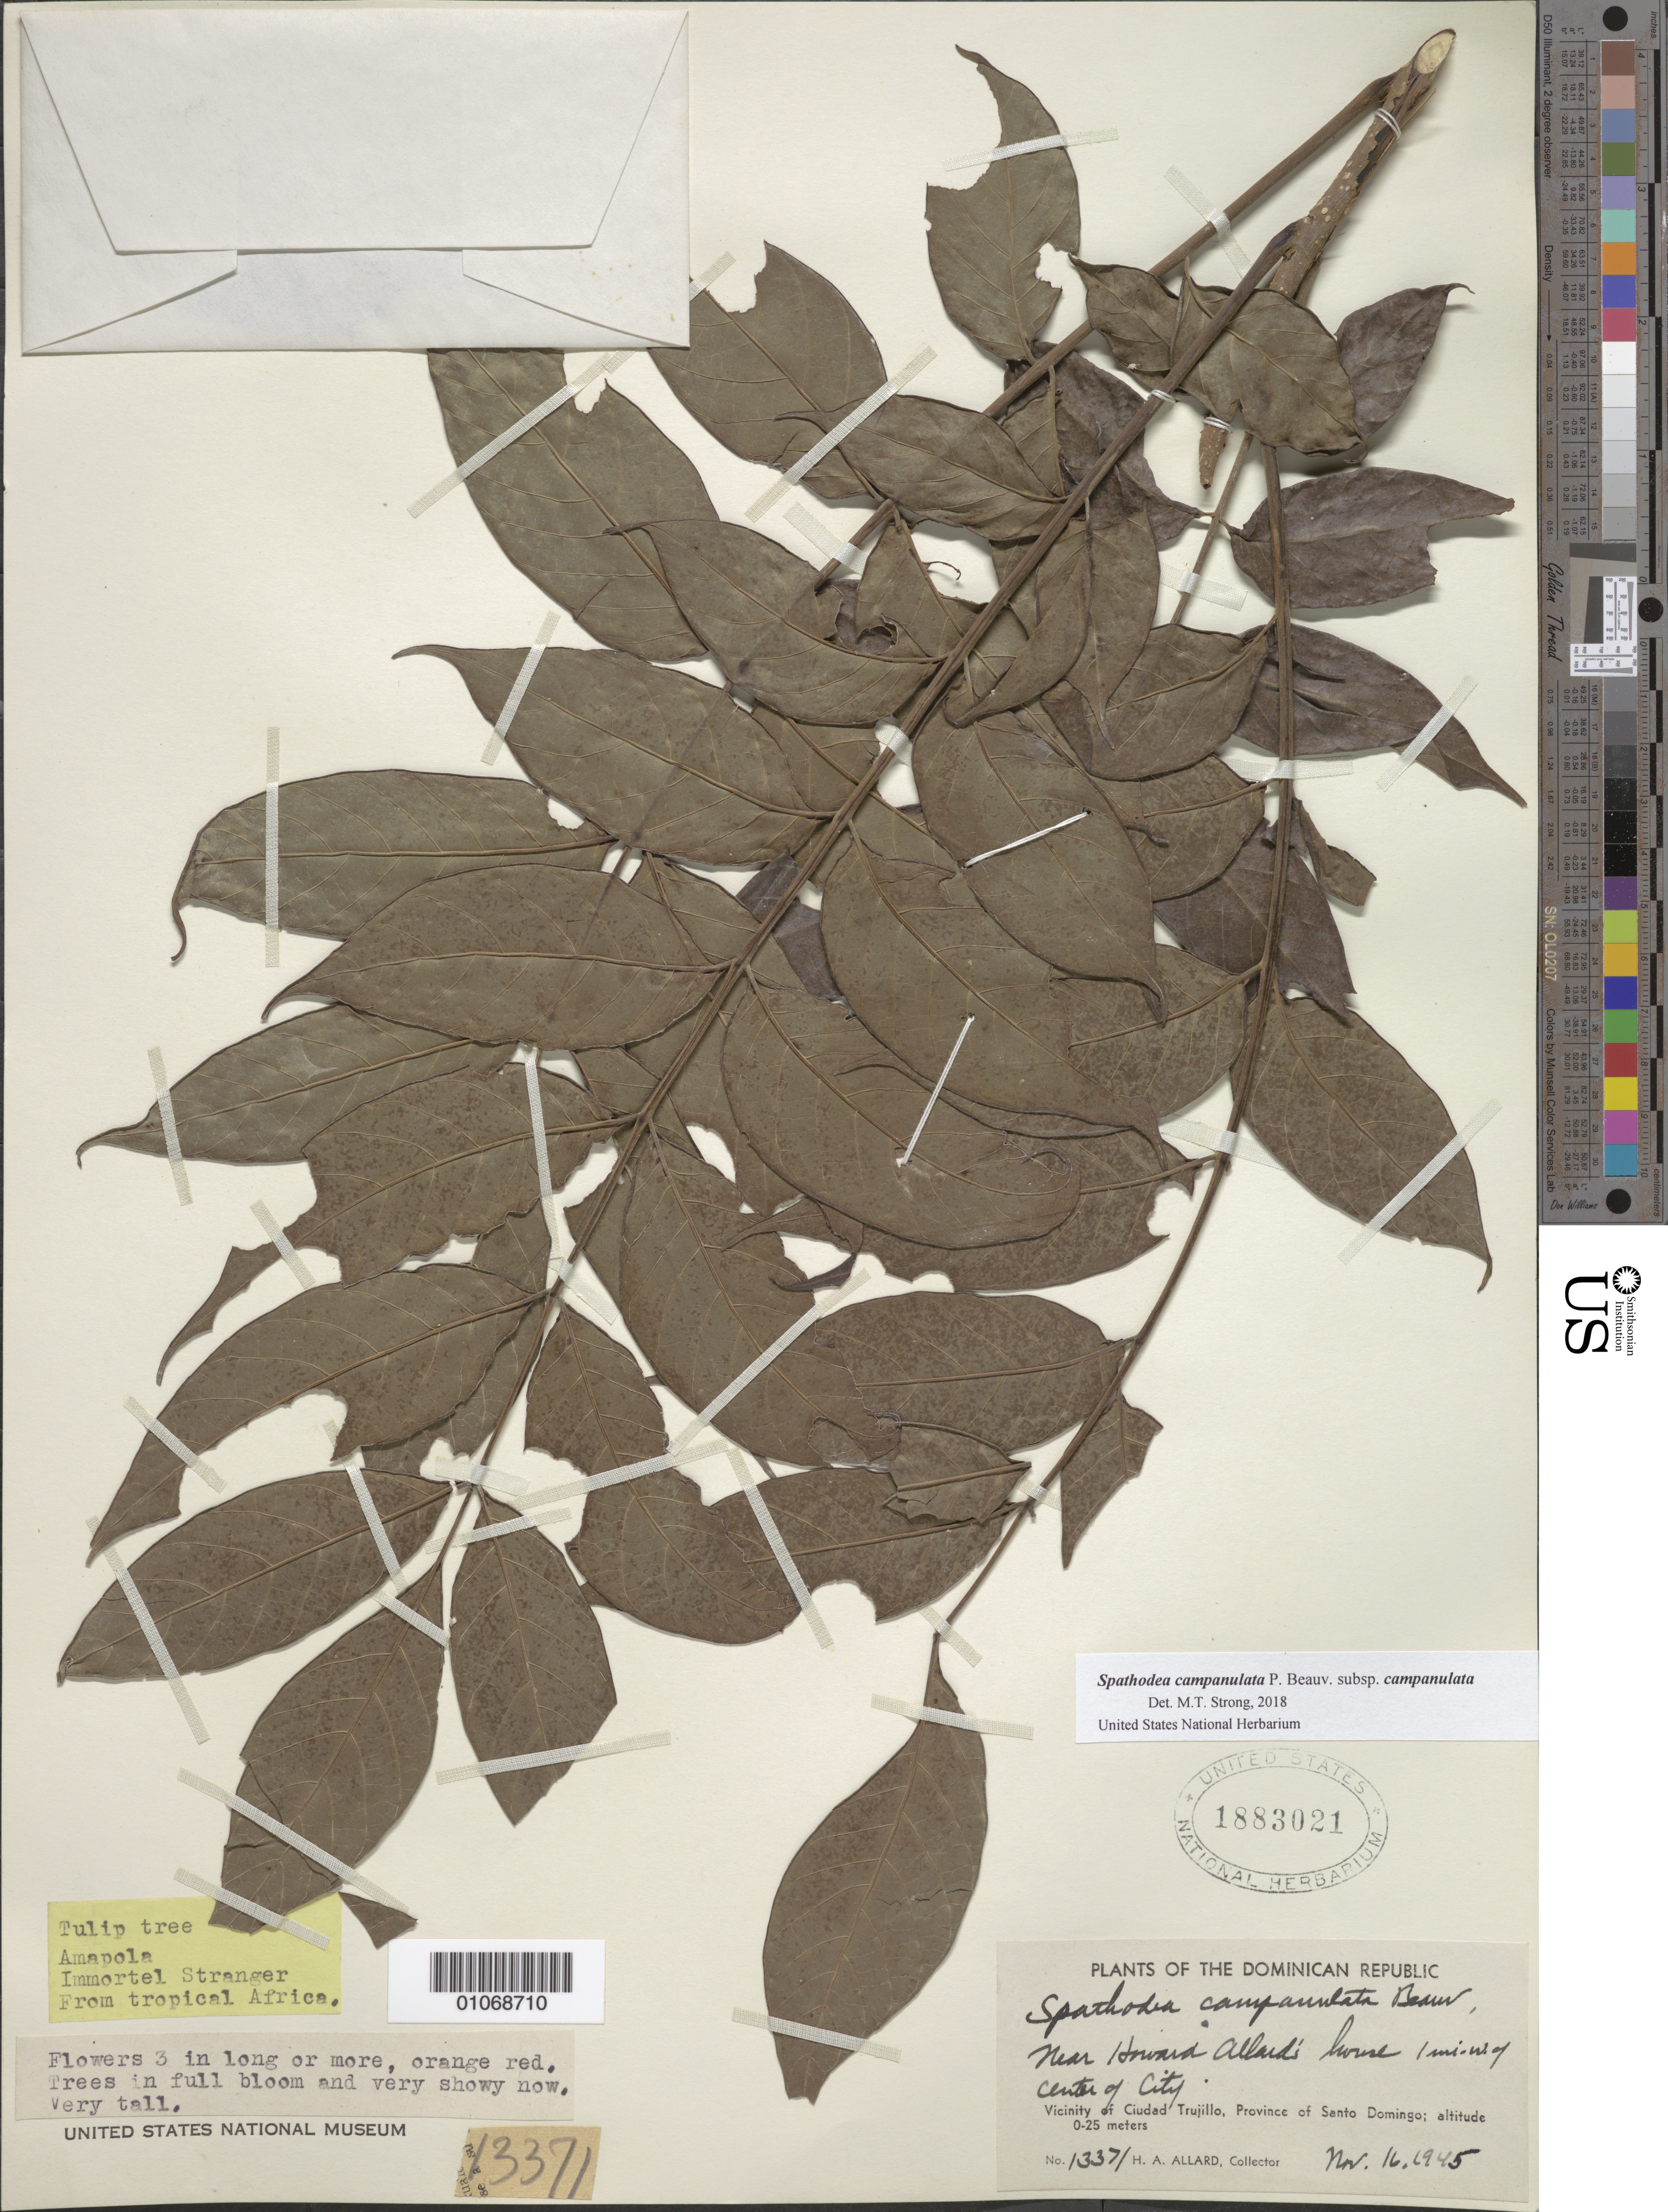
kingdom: Plantae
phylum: Tracheophyta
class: Magnoliopsida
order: Lamiales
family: Bignoniaceae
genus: Spathodea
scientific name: Spathodea campanulata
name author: P. Beauv.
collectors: H. A. Allard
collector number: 13371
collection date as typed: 16 Nov 1945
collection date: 1945-11-16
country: Dominican Republic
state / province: Santo Domingo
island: Hispaniola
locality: Vicinity of Ciudad Trujillo, near Howard Allard's house, 1 mile west of center of city.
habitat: near lawn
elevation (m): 0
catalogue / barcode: US 1883021